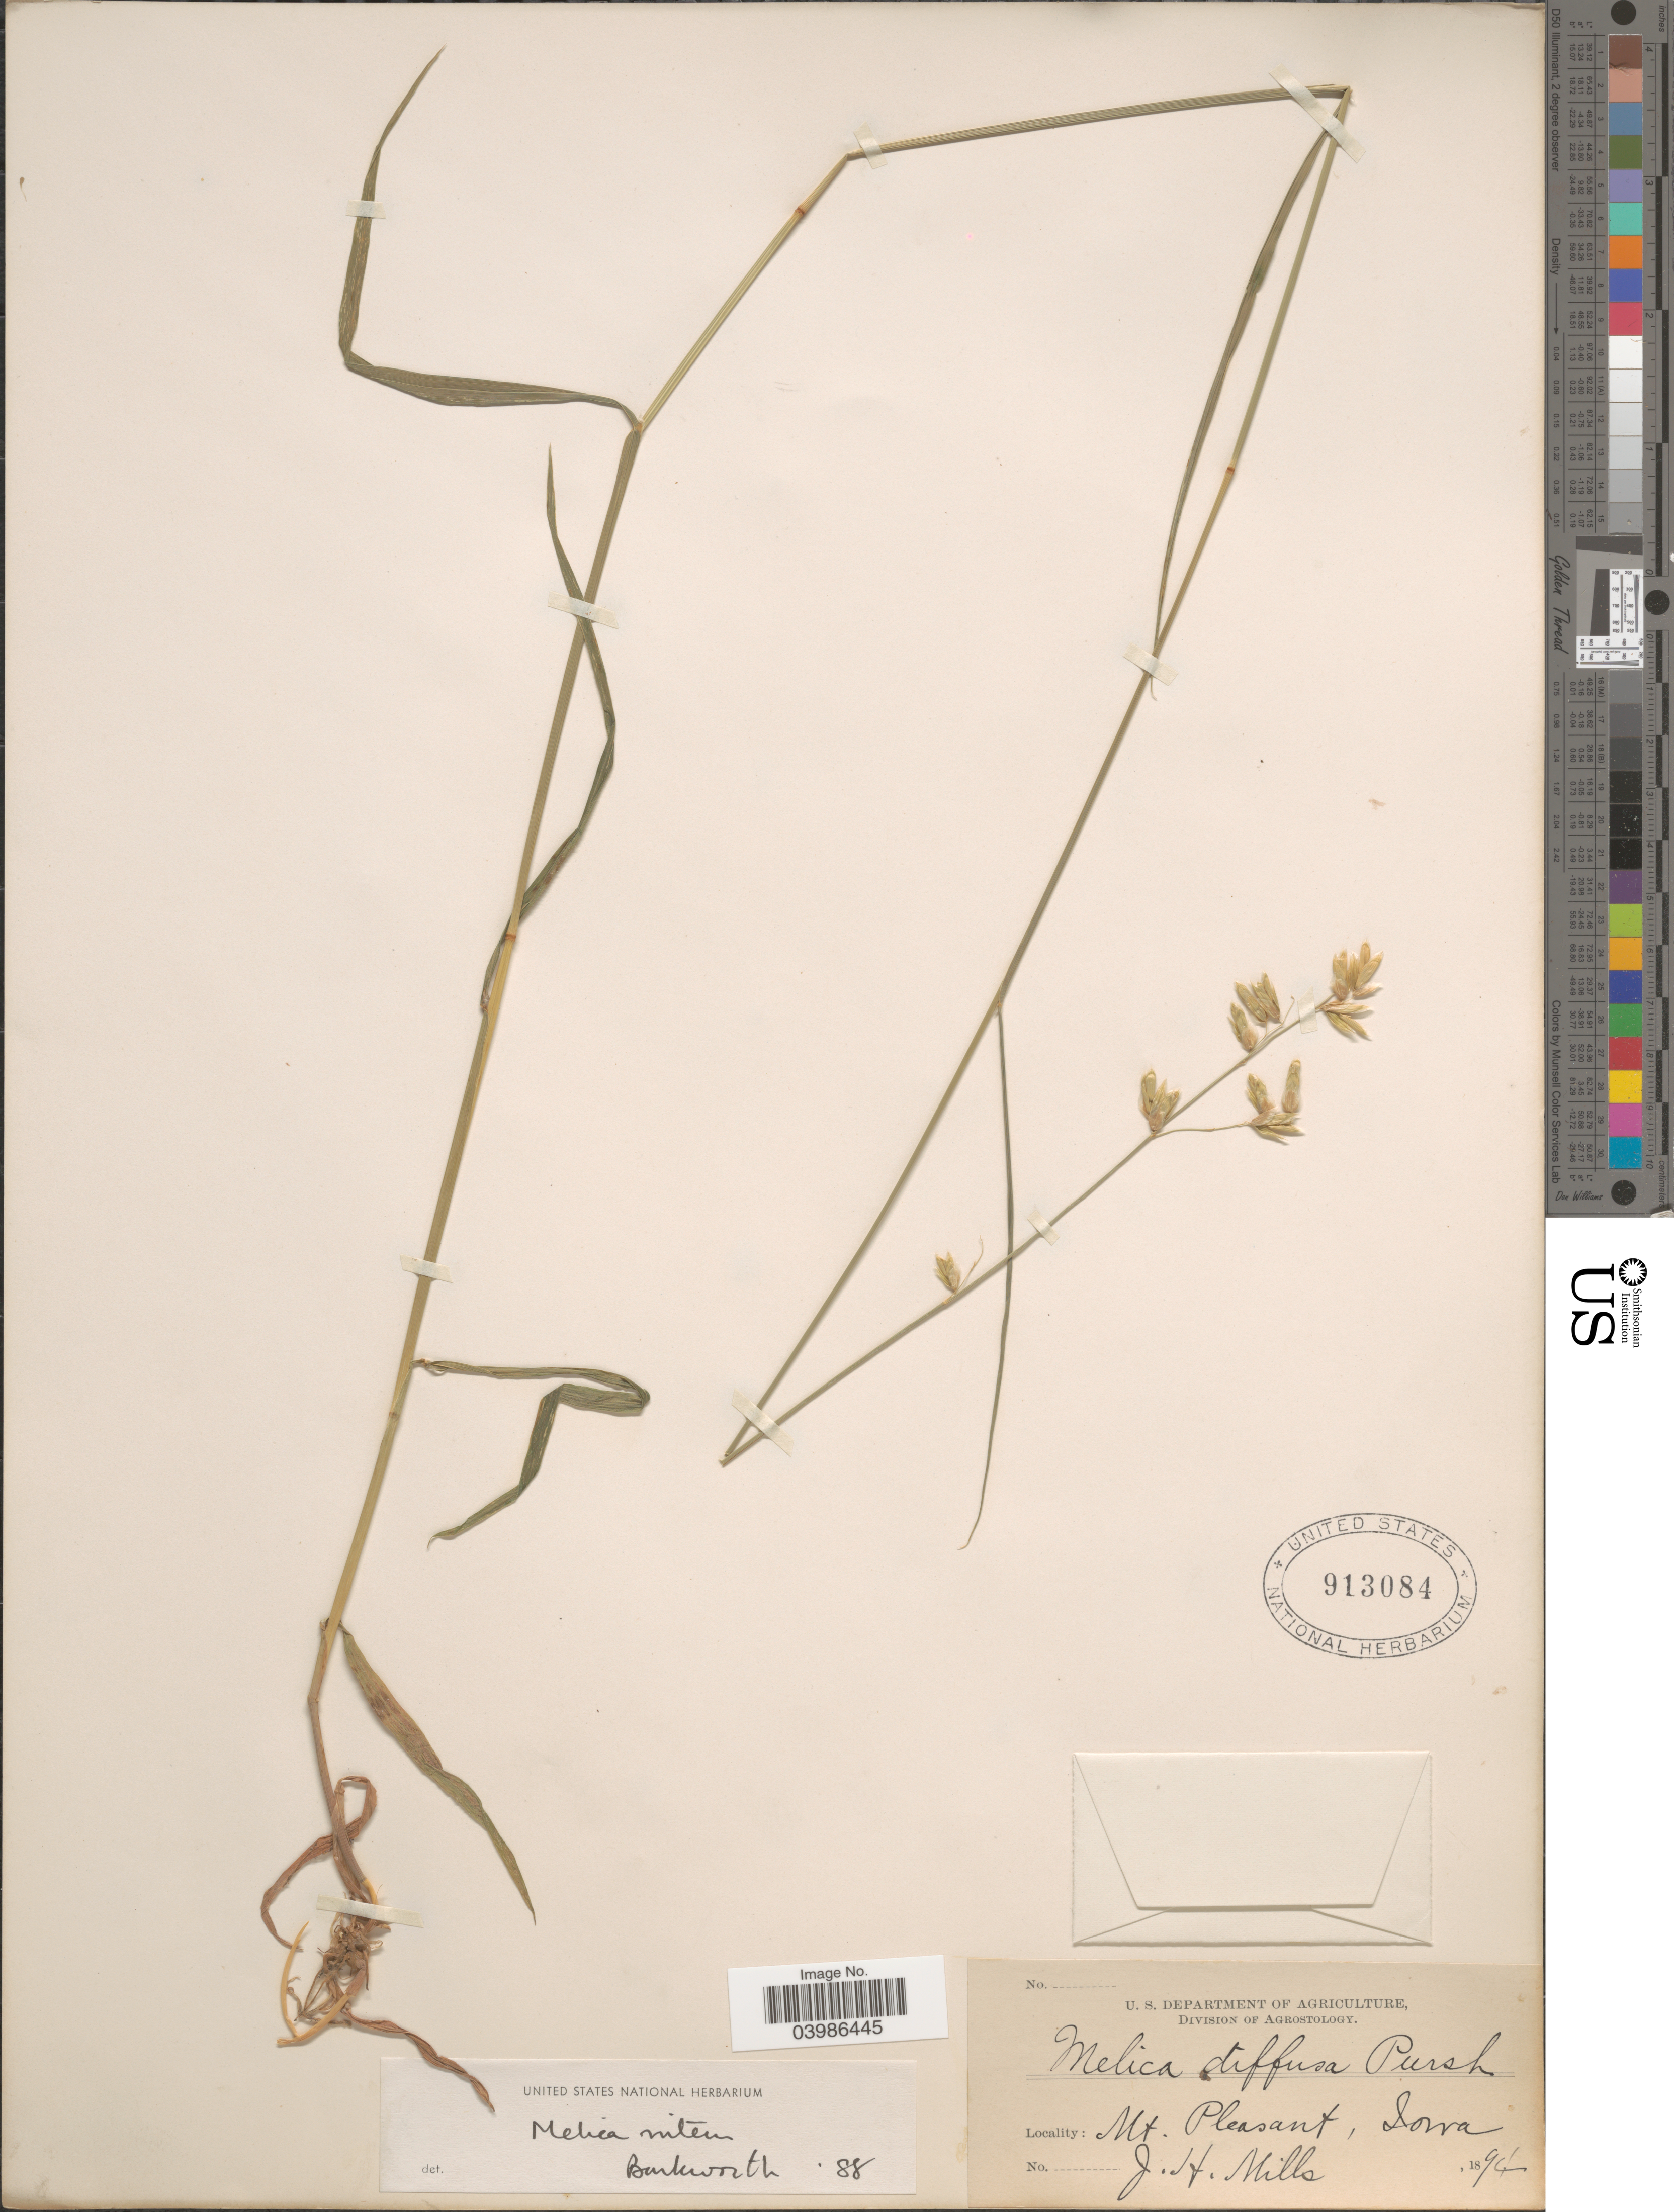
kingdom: Plantae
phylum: Tracheophyta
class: Liliopsida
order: Poales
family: Poaceae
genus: Melica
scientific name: Melica nitens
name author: (Scribn.) Nutt. ex Piper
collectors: J. Mills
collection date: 1894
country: United States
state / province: Iowa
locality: Mt. Pleasant.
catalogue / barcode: US 913084